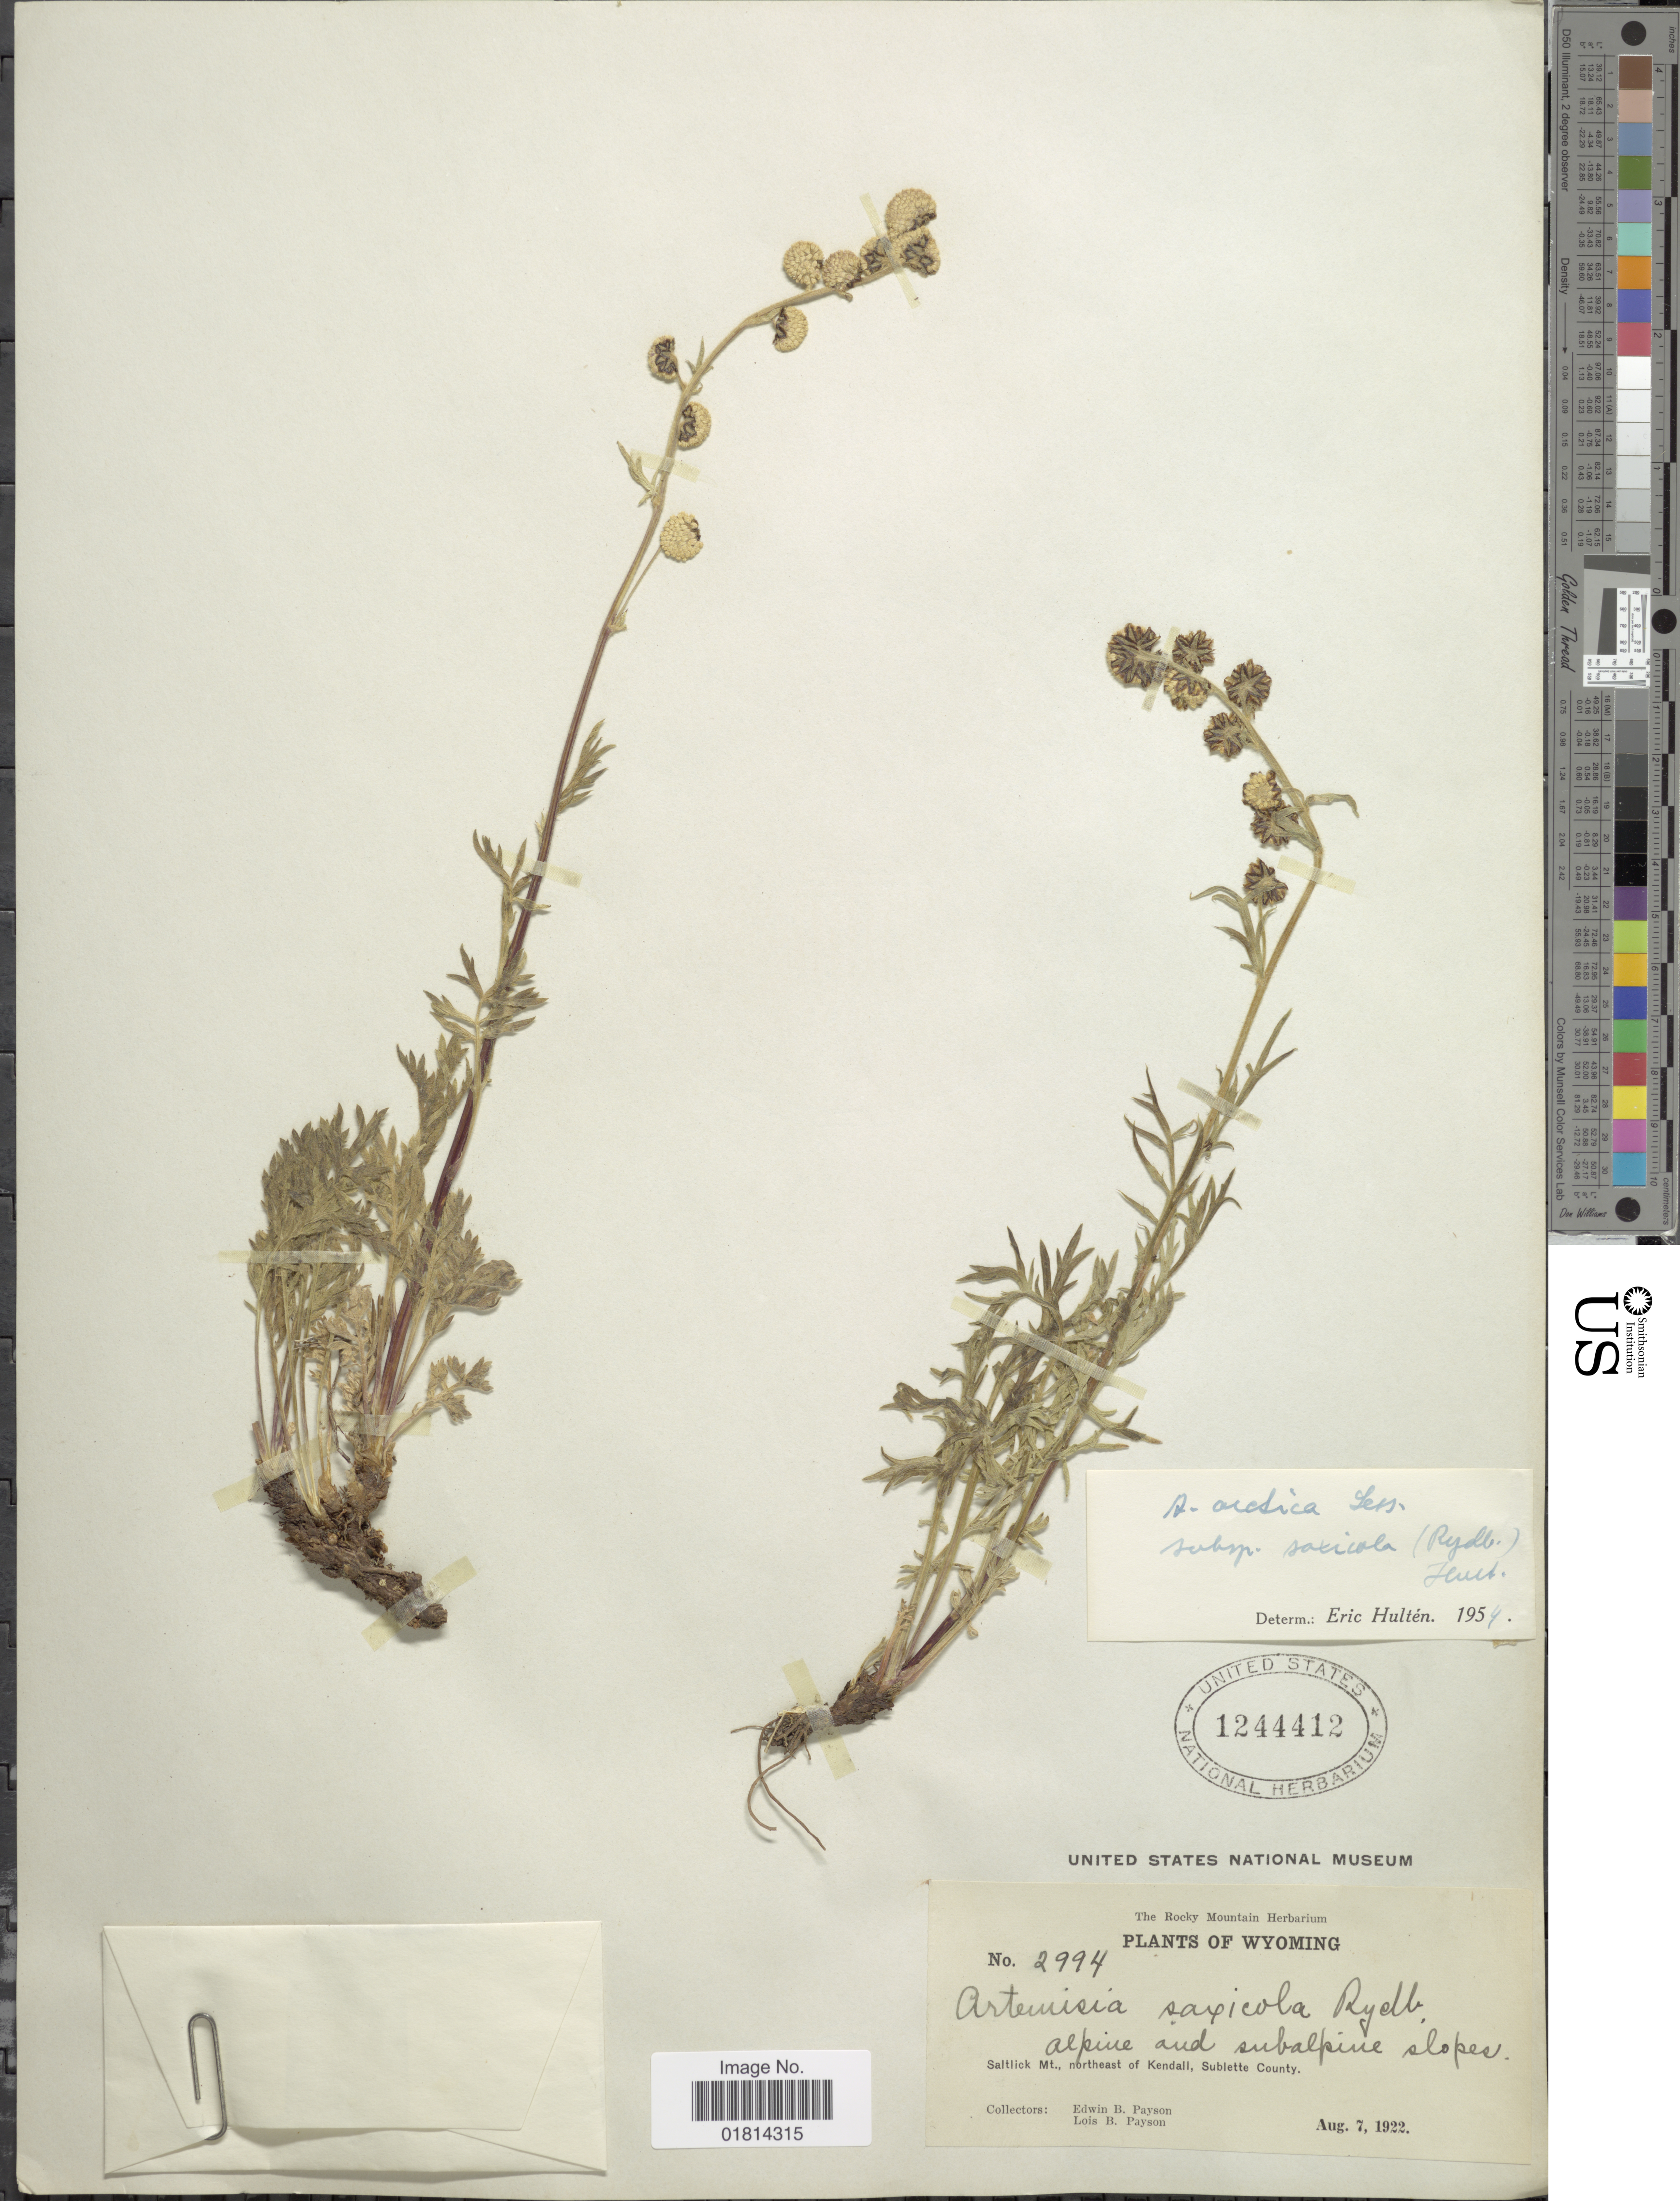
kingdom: Plantae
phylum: Tracheophyta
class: Magnoliopsida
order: Asterales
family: Asteraceae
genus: Artemisia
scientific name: Artemisia arctica subsp. saxicola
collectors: E. B. Payson & L. Payson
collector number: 2994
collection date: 1922-08-07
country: United States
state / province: Wyoming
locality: Alpine and subalpine slopes. Saltlick Mt., northeast of Kendall, Sublette County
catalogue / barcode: US 1244412